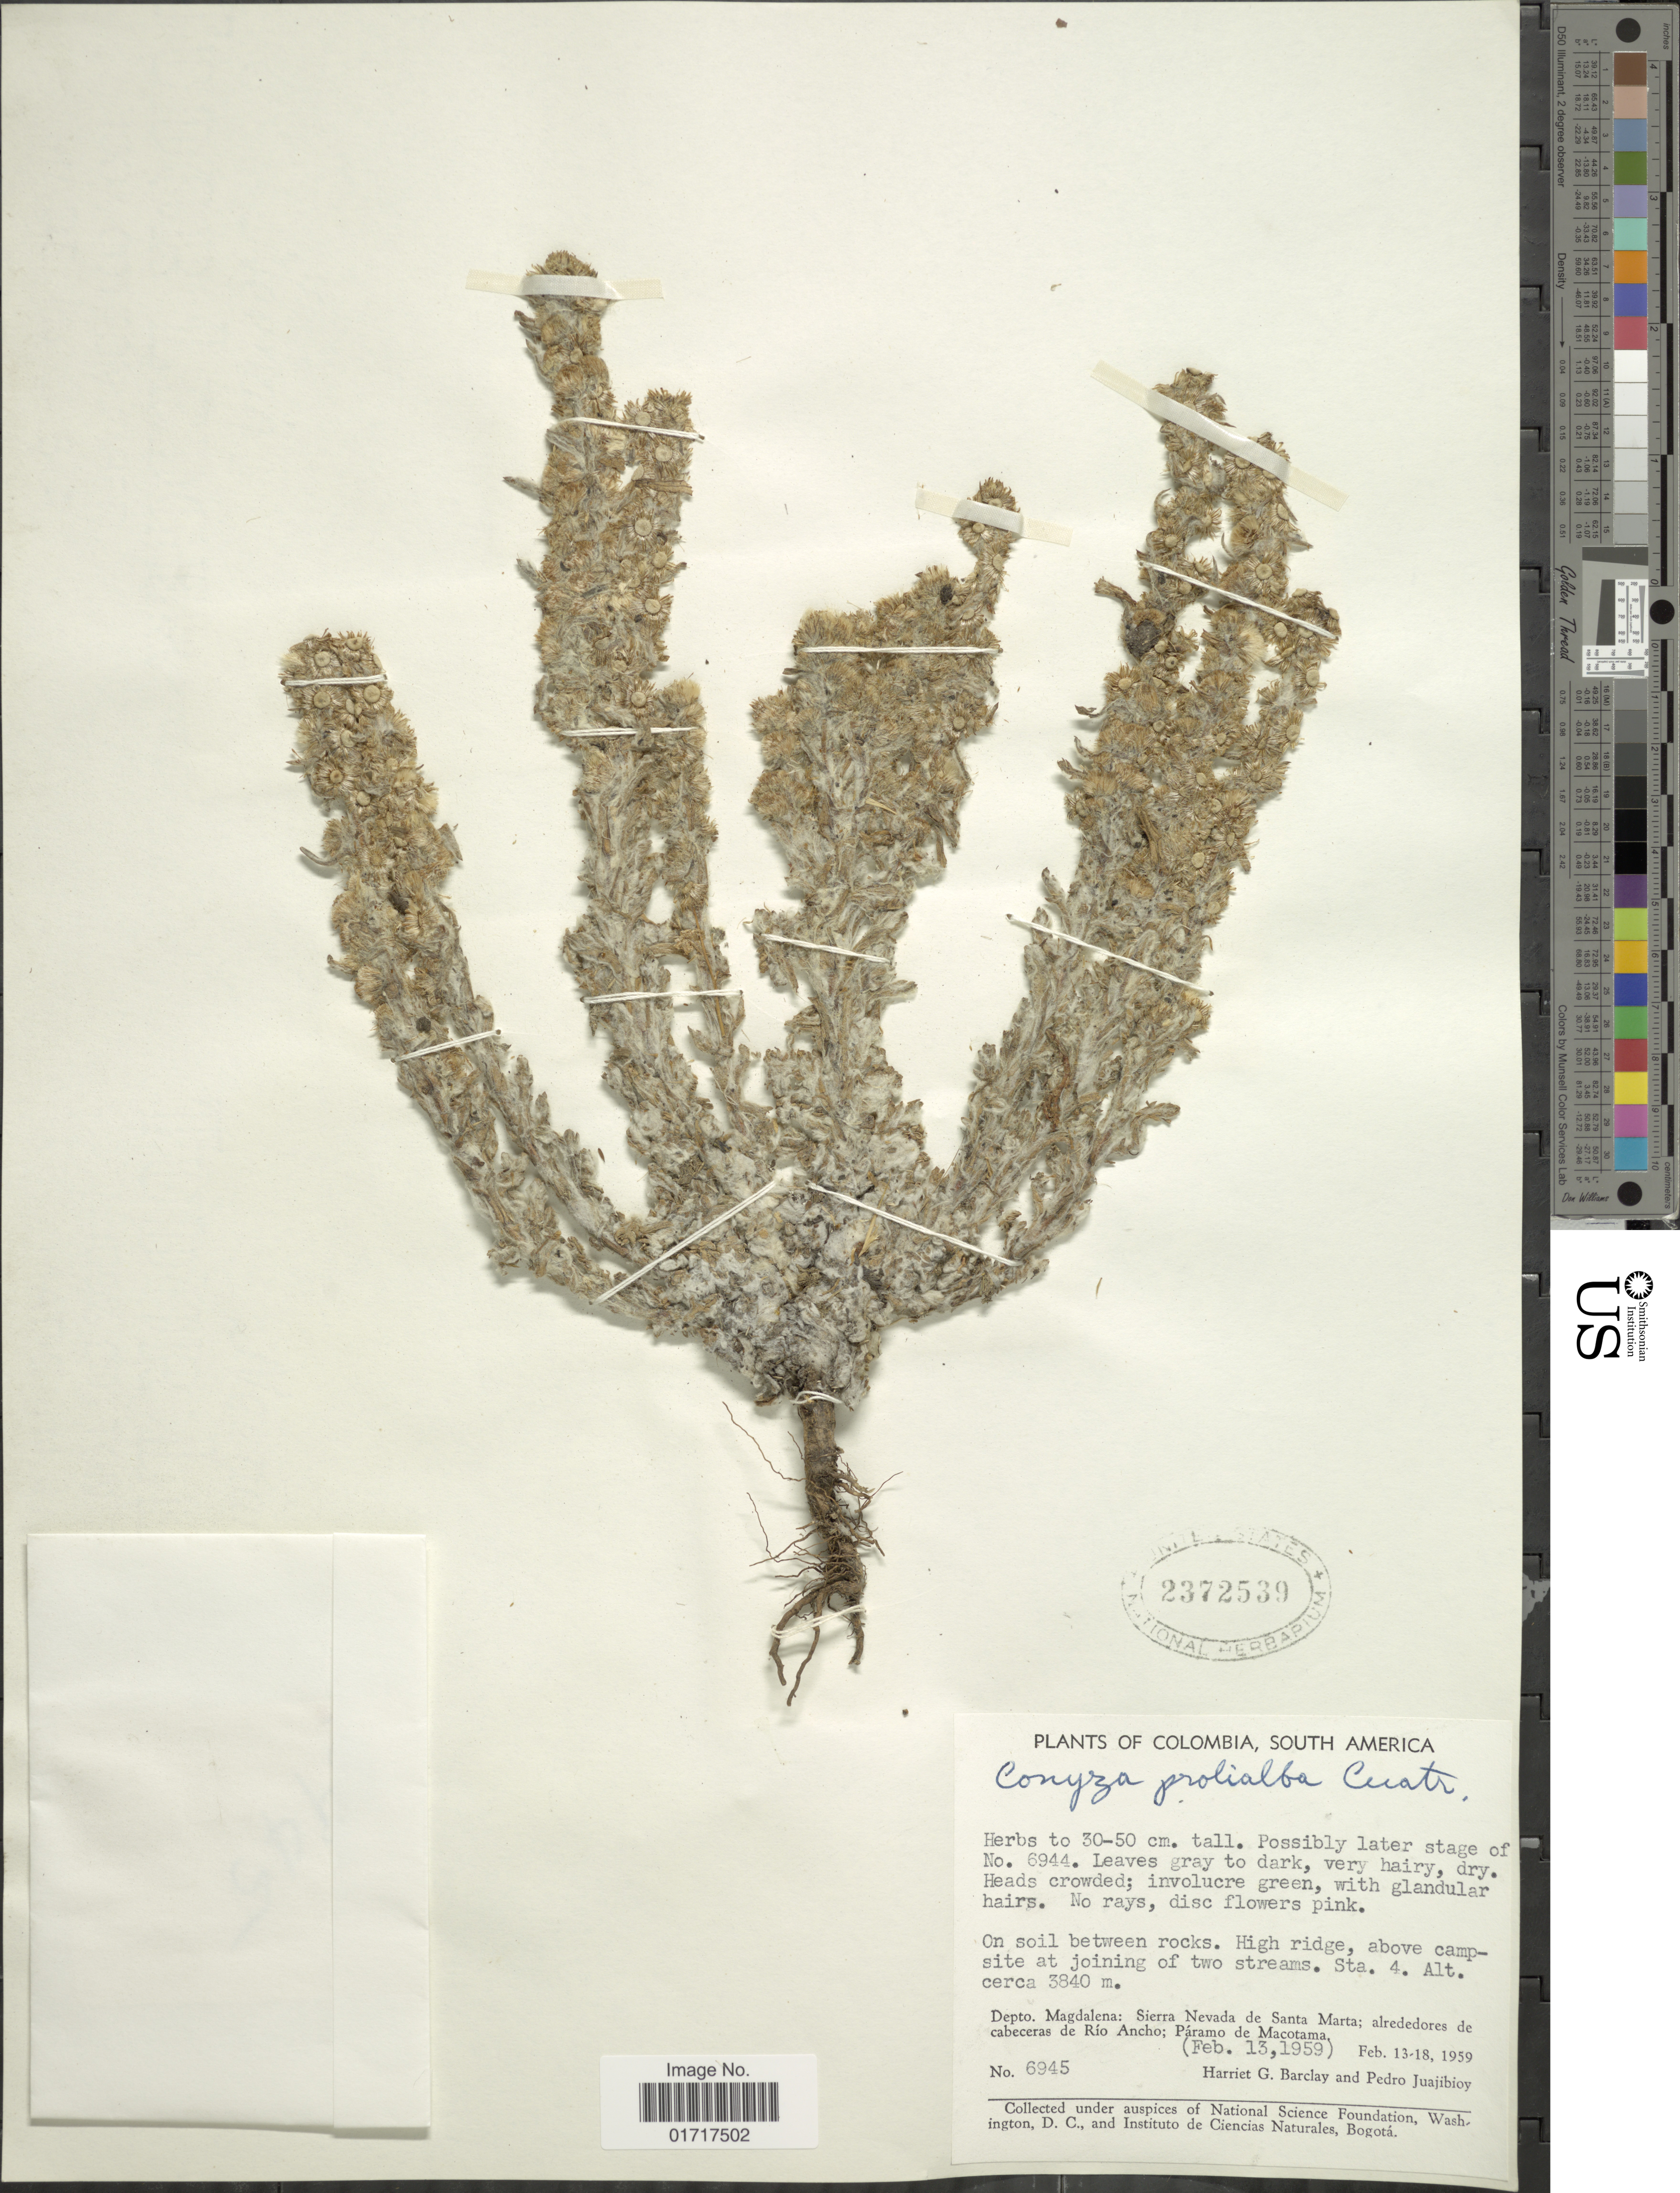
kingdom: Plantae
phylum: Tracheophyta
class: Magnoliopsida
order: Asterales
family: Asteraceae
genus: Conyza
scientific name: Conyza prolialba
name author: Cuatrec.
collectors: H. G. Barclay & P. Juajibioy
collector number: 6945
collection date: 1959-02-13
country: Colombia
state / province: Magdalena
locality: High ridge, above campsite at joining of two streams. Sta. Depto. Magdalena. Sierra Nevada de Santa Marta; alrededores de cabeceras de Rio Ancho; Paramo de Macotama.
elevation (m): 3840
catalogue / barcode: US 2372539